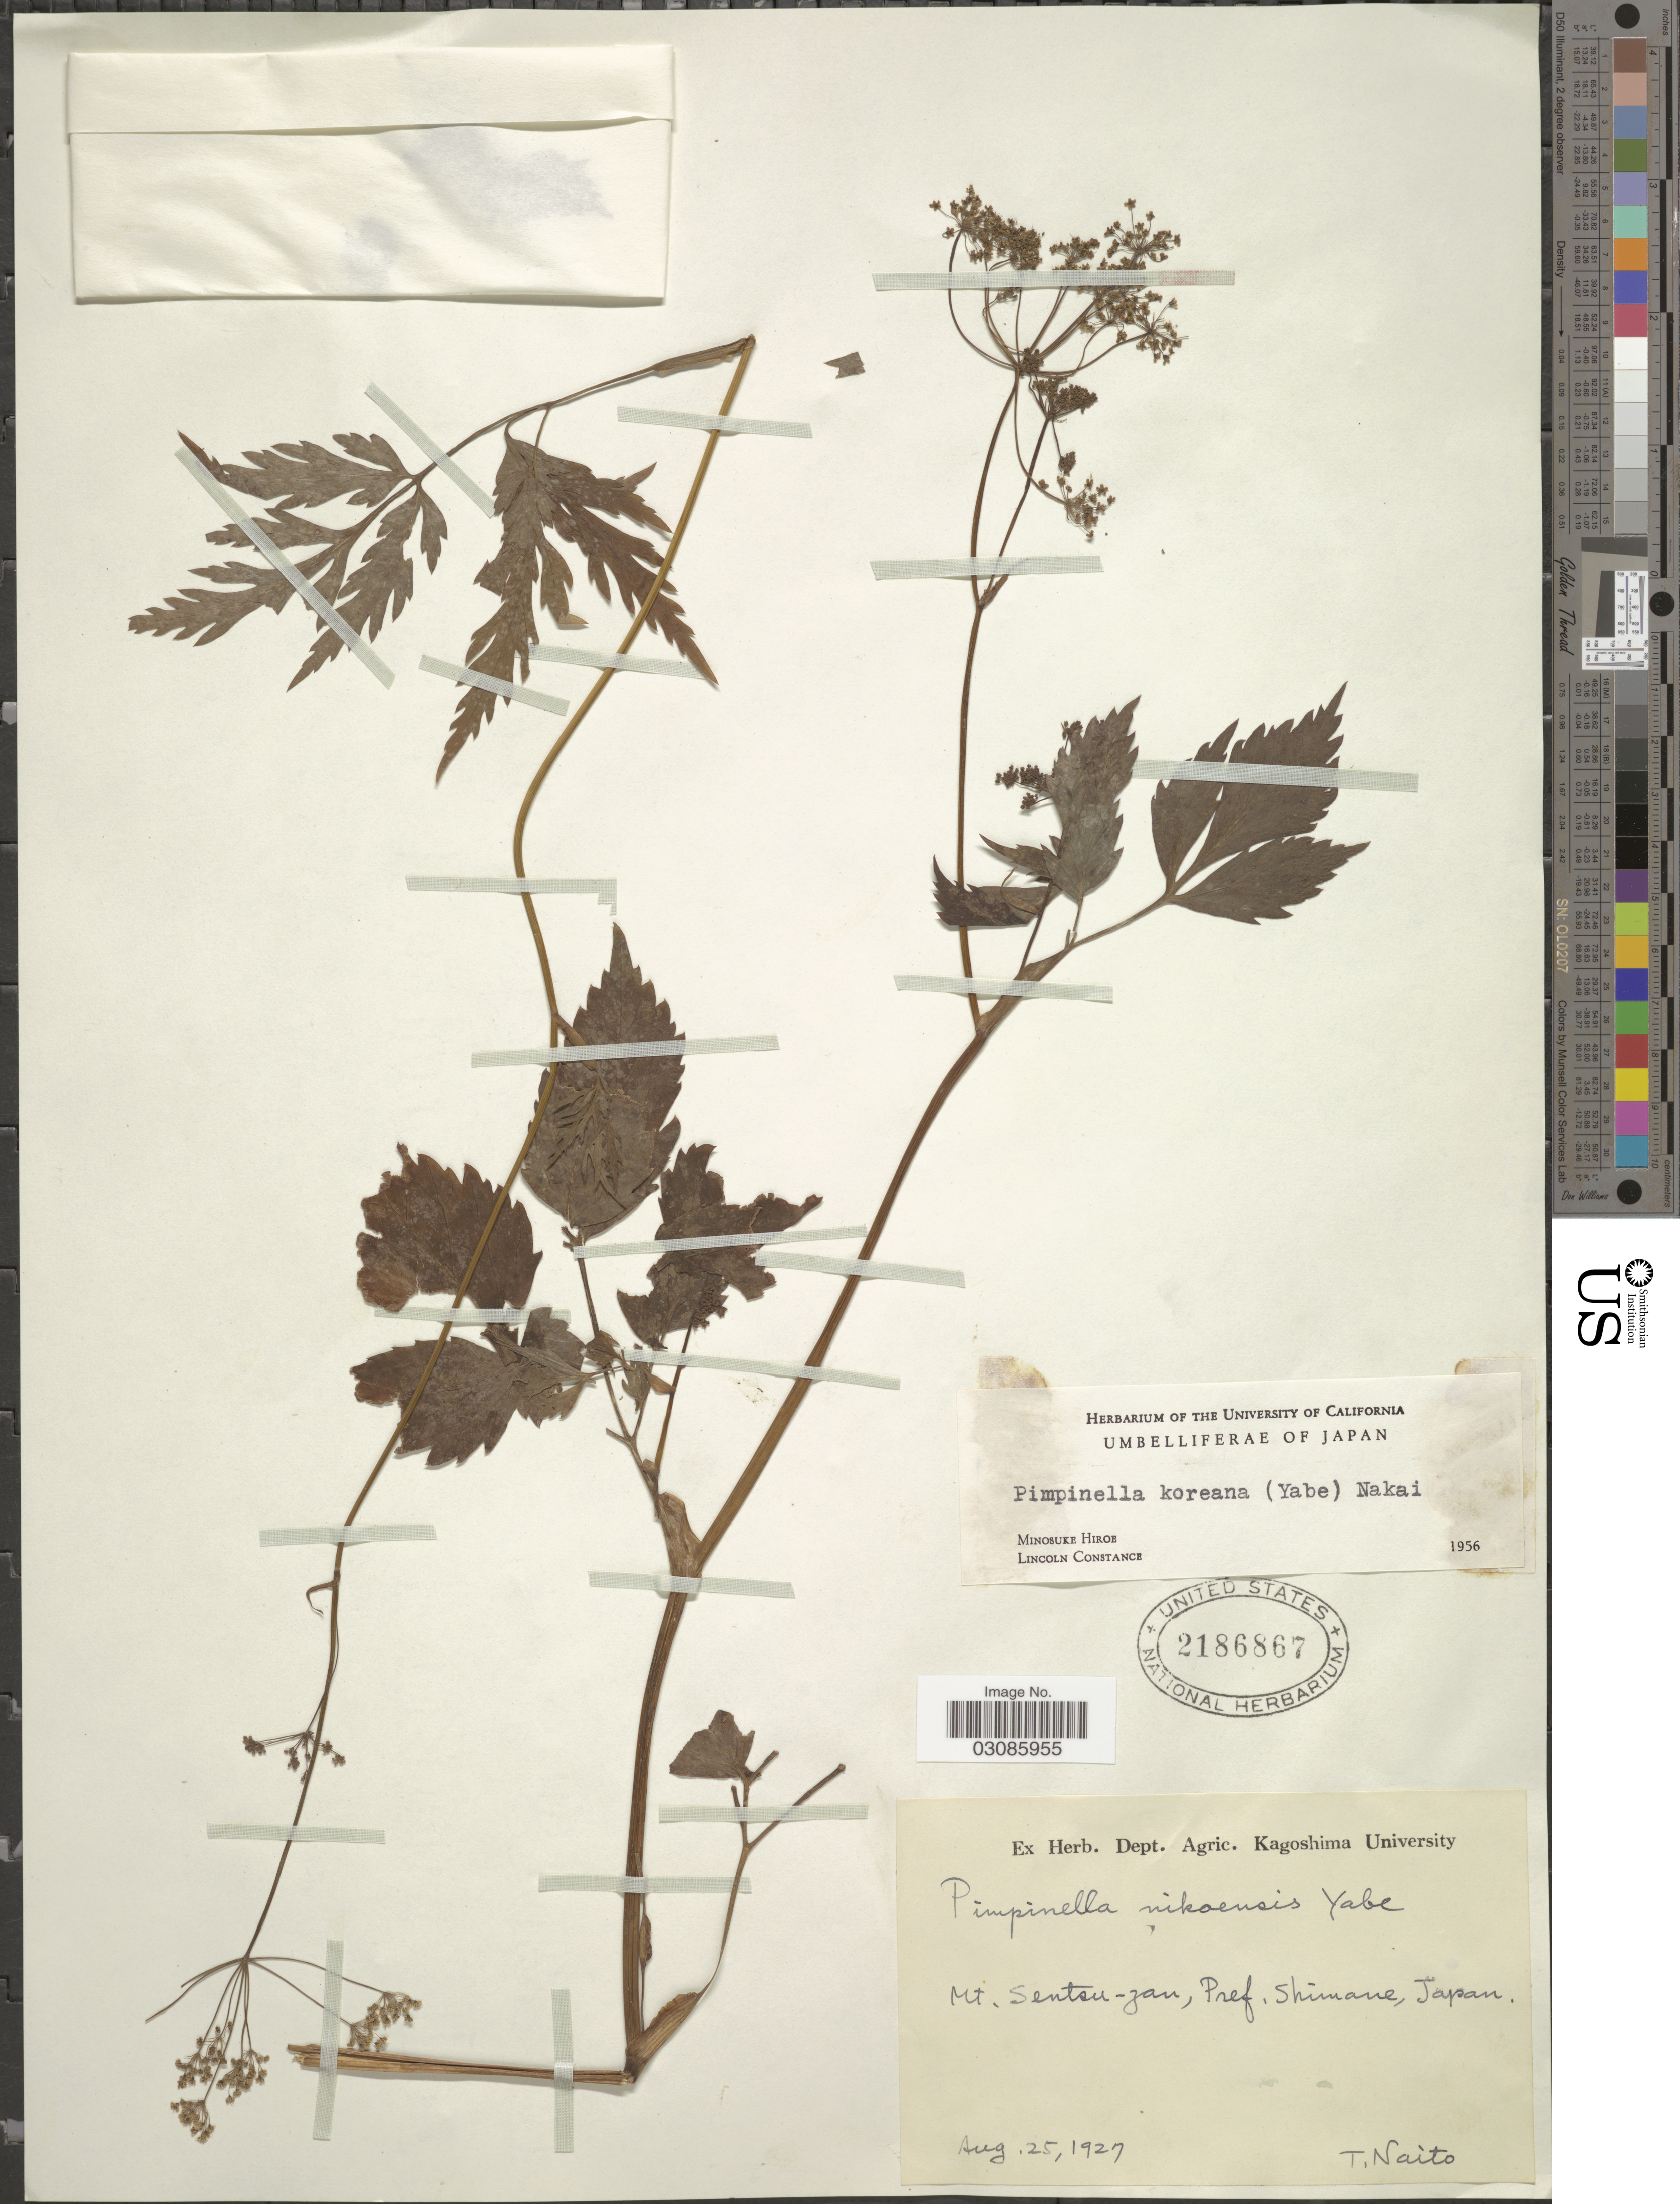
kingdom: Plantae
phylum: Tracheophyta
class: Magnoliopsida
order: Apiales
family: Apiaceae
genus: Pimpinella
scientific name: Pimpinella koreana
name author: (Y. Yabe) Nakai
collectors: T. Naito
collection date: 1927-08-25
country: Japan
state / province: Simane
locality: Mt. Sentsu-zan, Pref. Shimane.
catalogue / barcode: US 2186867